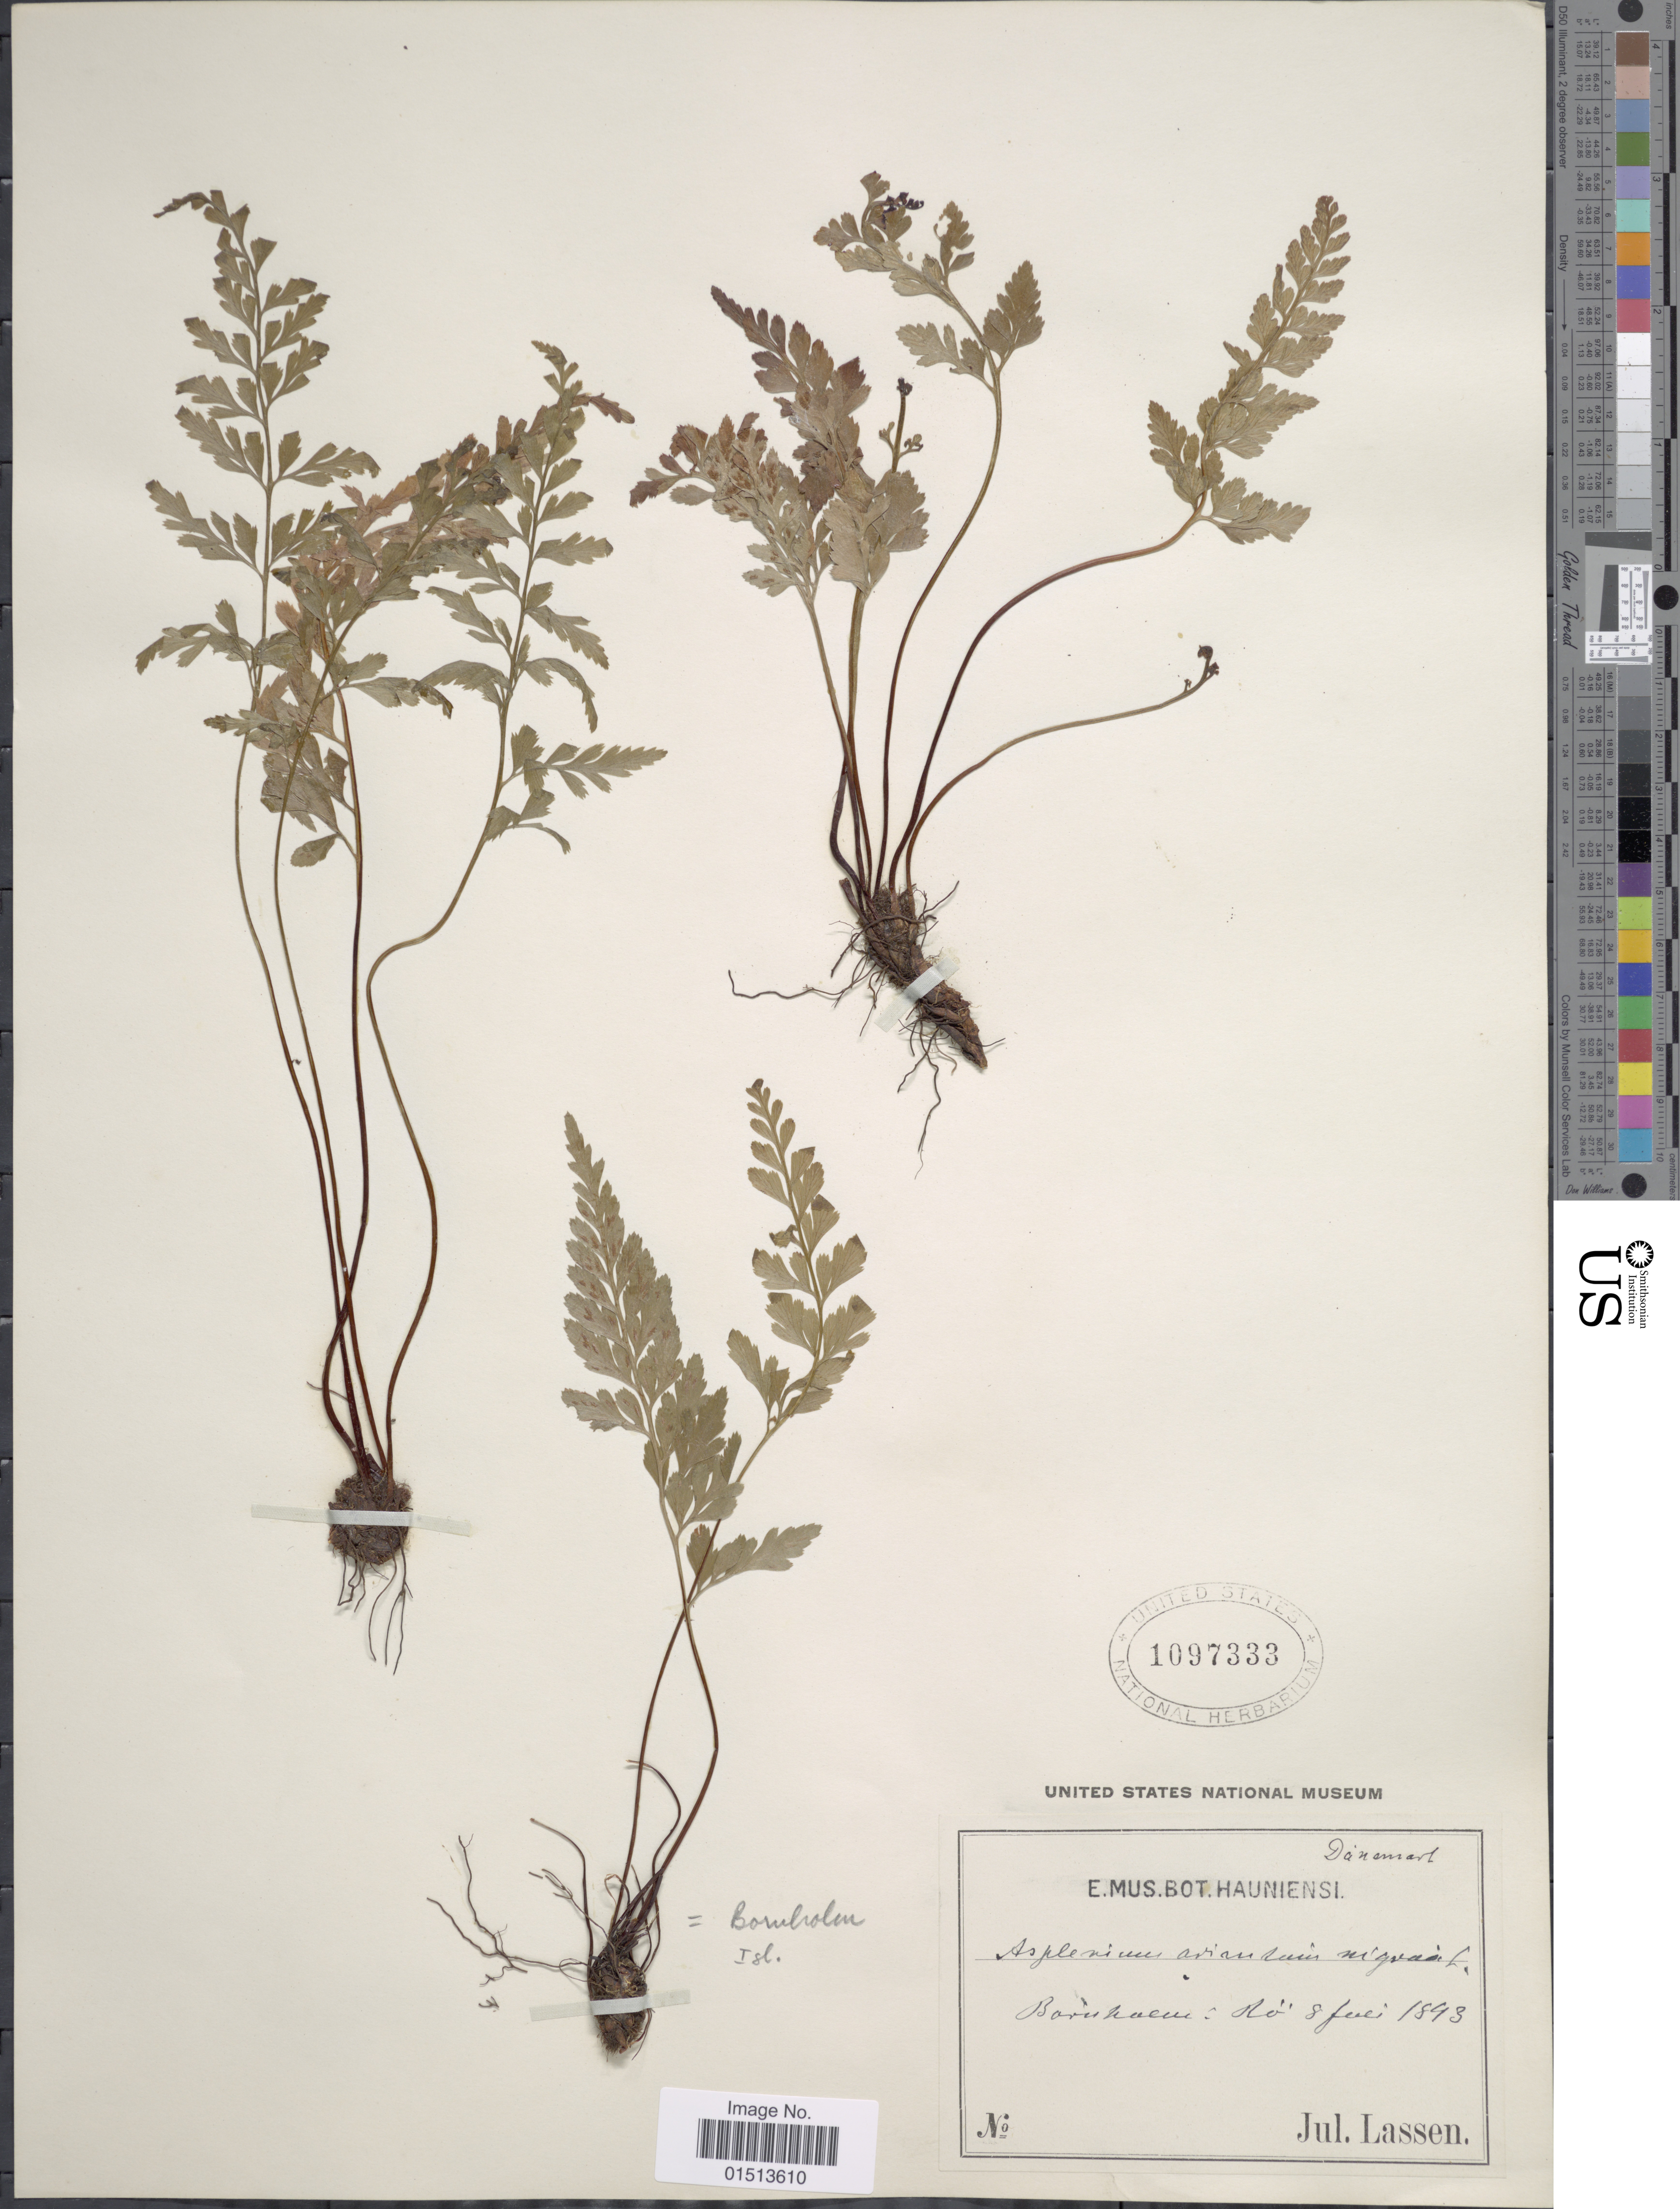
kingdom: Plantae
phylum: Tracheophyta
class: Polypodiopsida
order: Polypodiales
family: Aspleniaceae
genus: Asplenium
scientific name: Asplenium adiantum-nigrum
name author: L.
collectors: J. Lassen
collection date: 1843-07-08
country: Denmark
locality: Bornholm: Rø.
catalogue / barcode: US 1097333